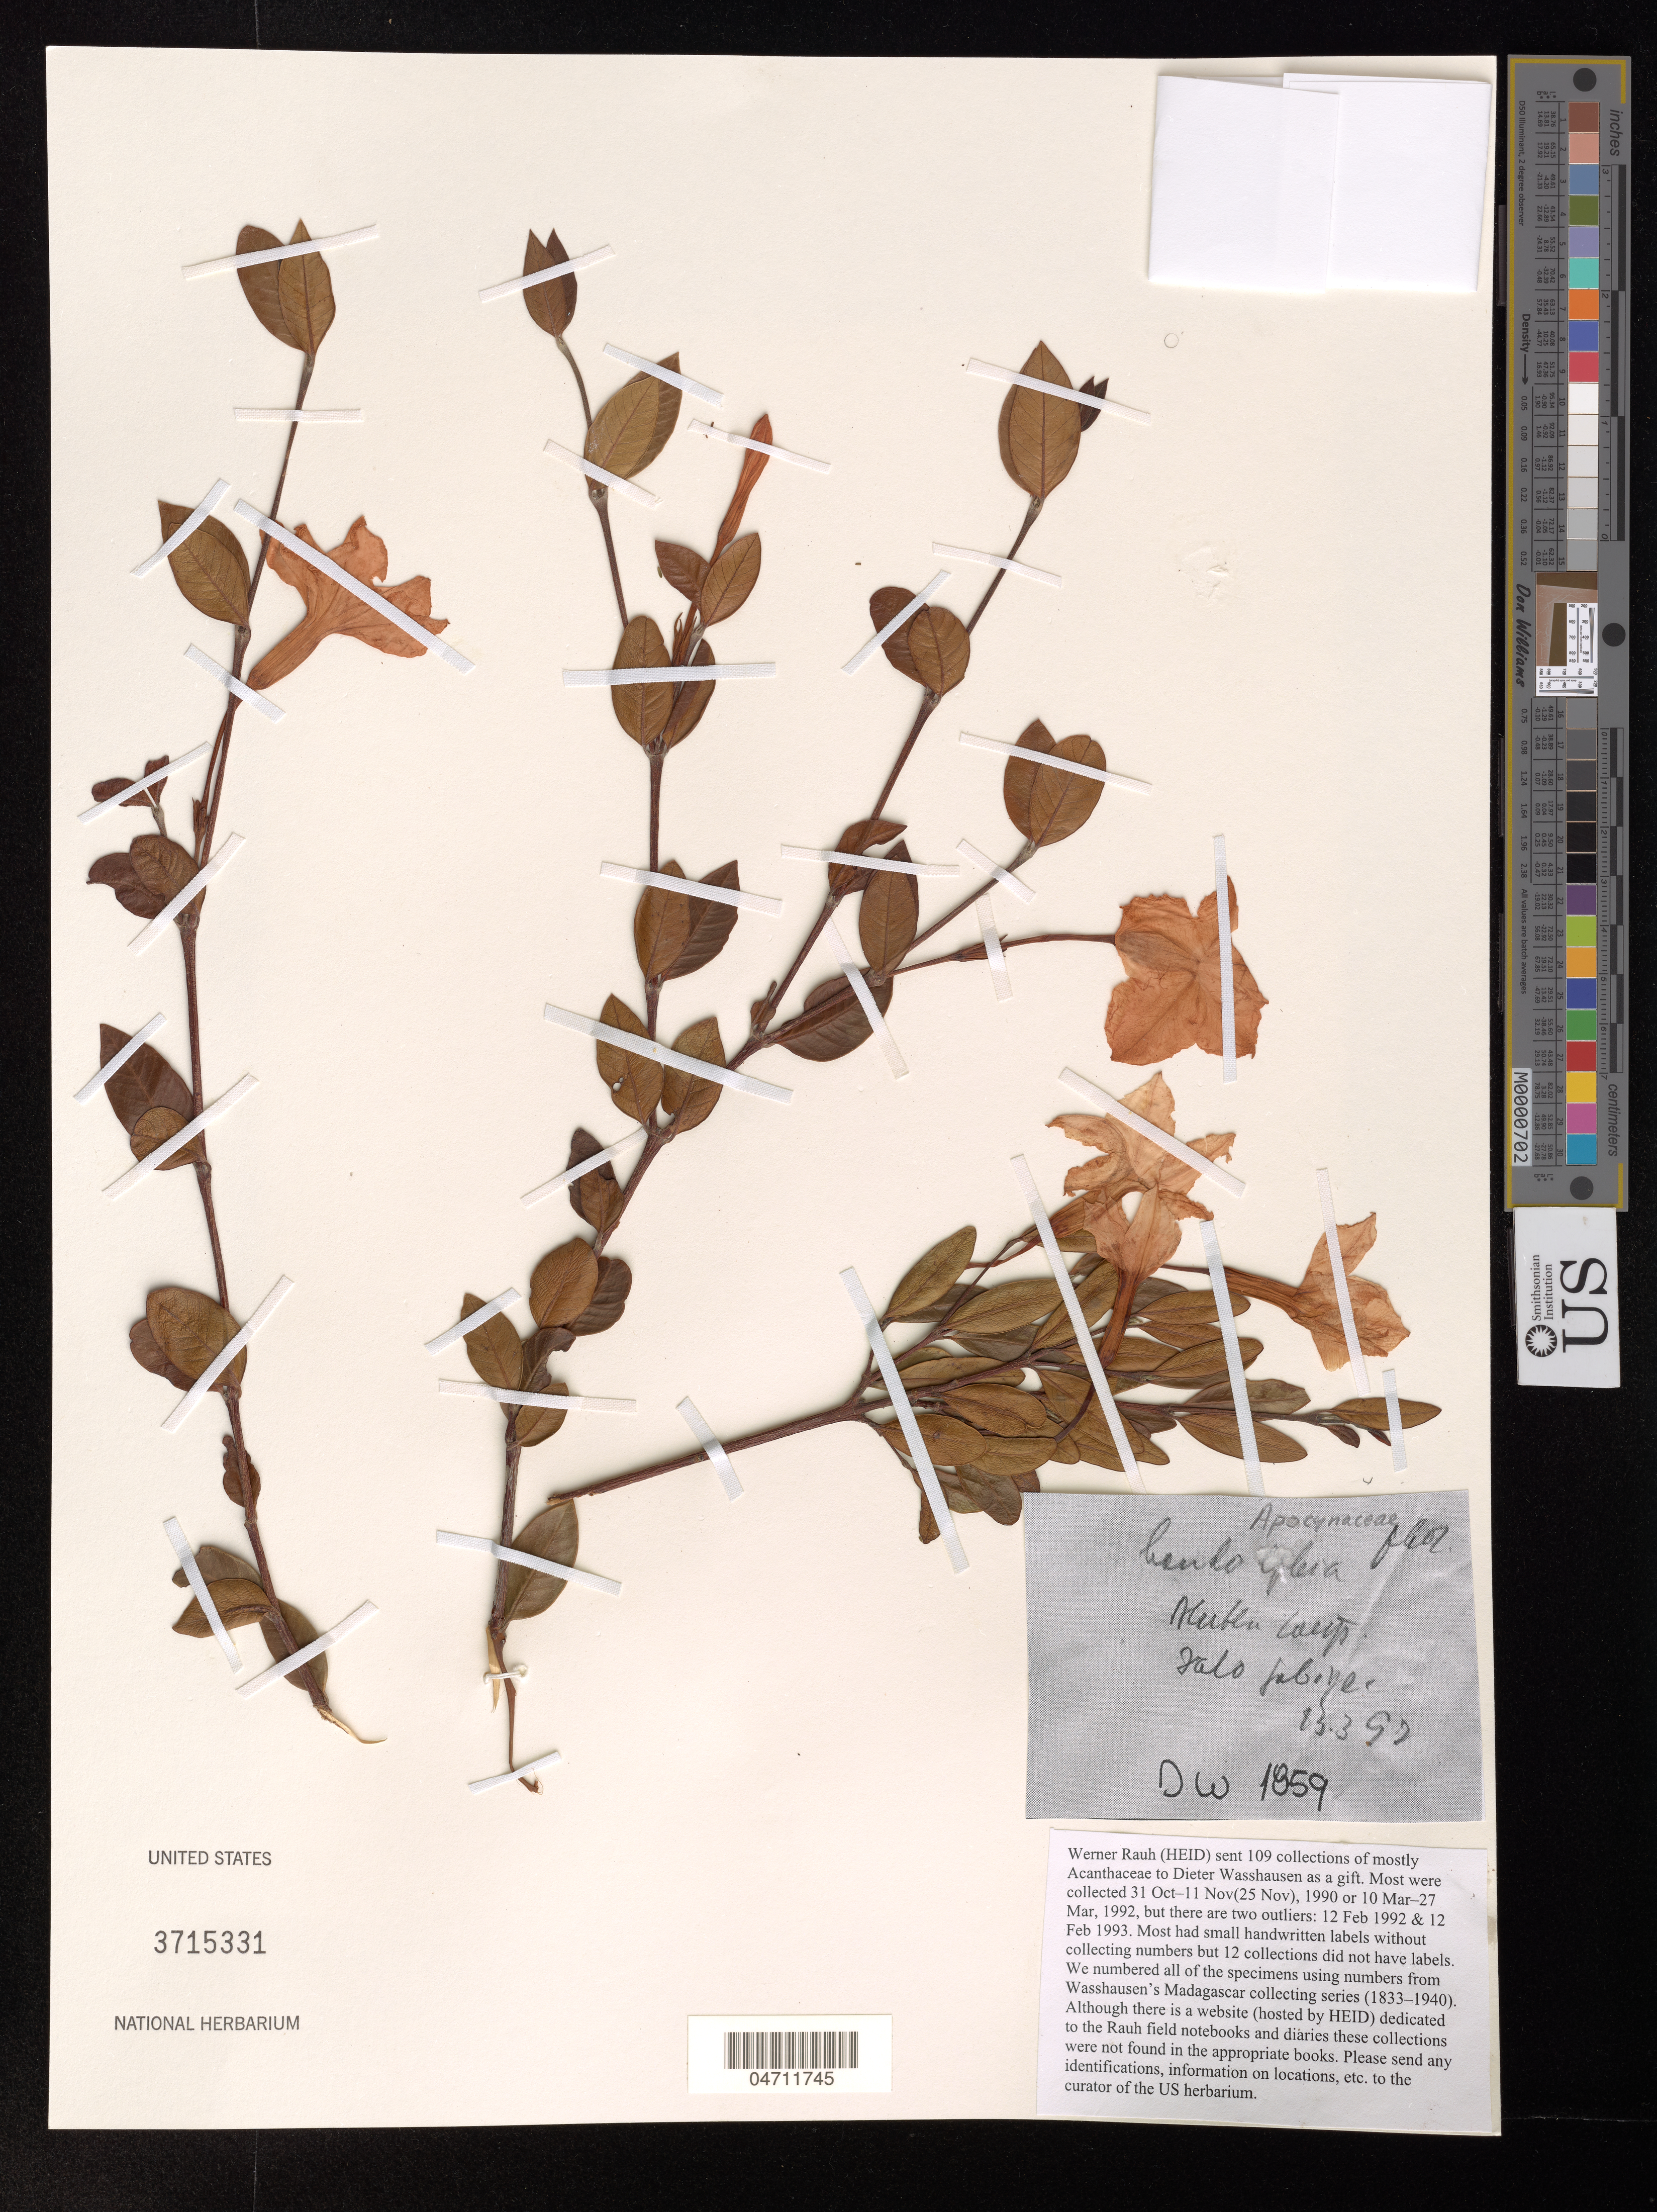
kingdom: Plantae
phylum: Tracheophyta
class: Magnoliopsida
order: Gentianales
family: Apocynaceae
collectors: W. Rauh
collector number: DW 1859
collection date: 1992-03-13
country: Madagascar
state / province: Ihorombe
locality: Isalo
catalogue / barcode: US 3715331